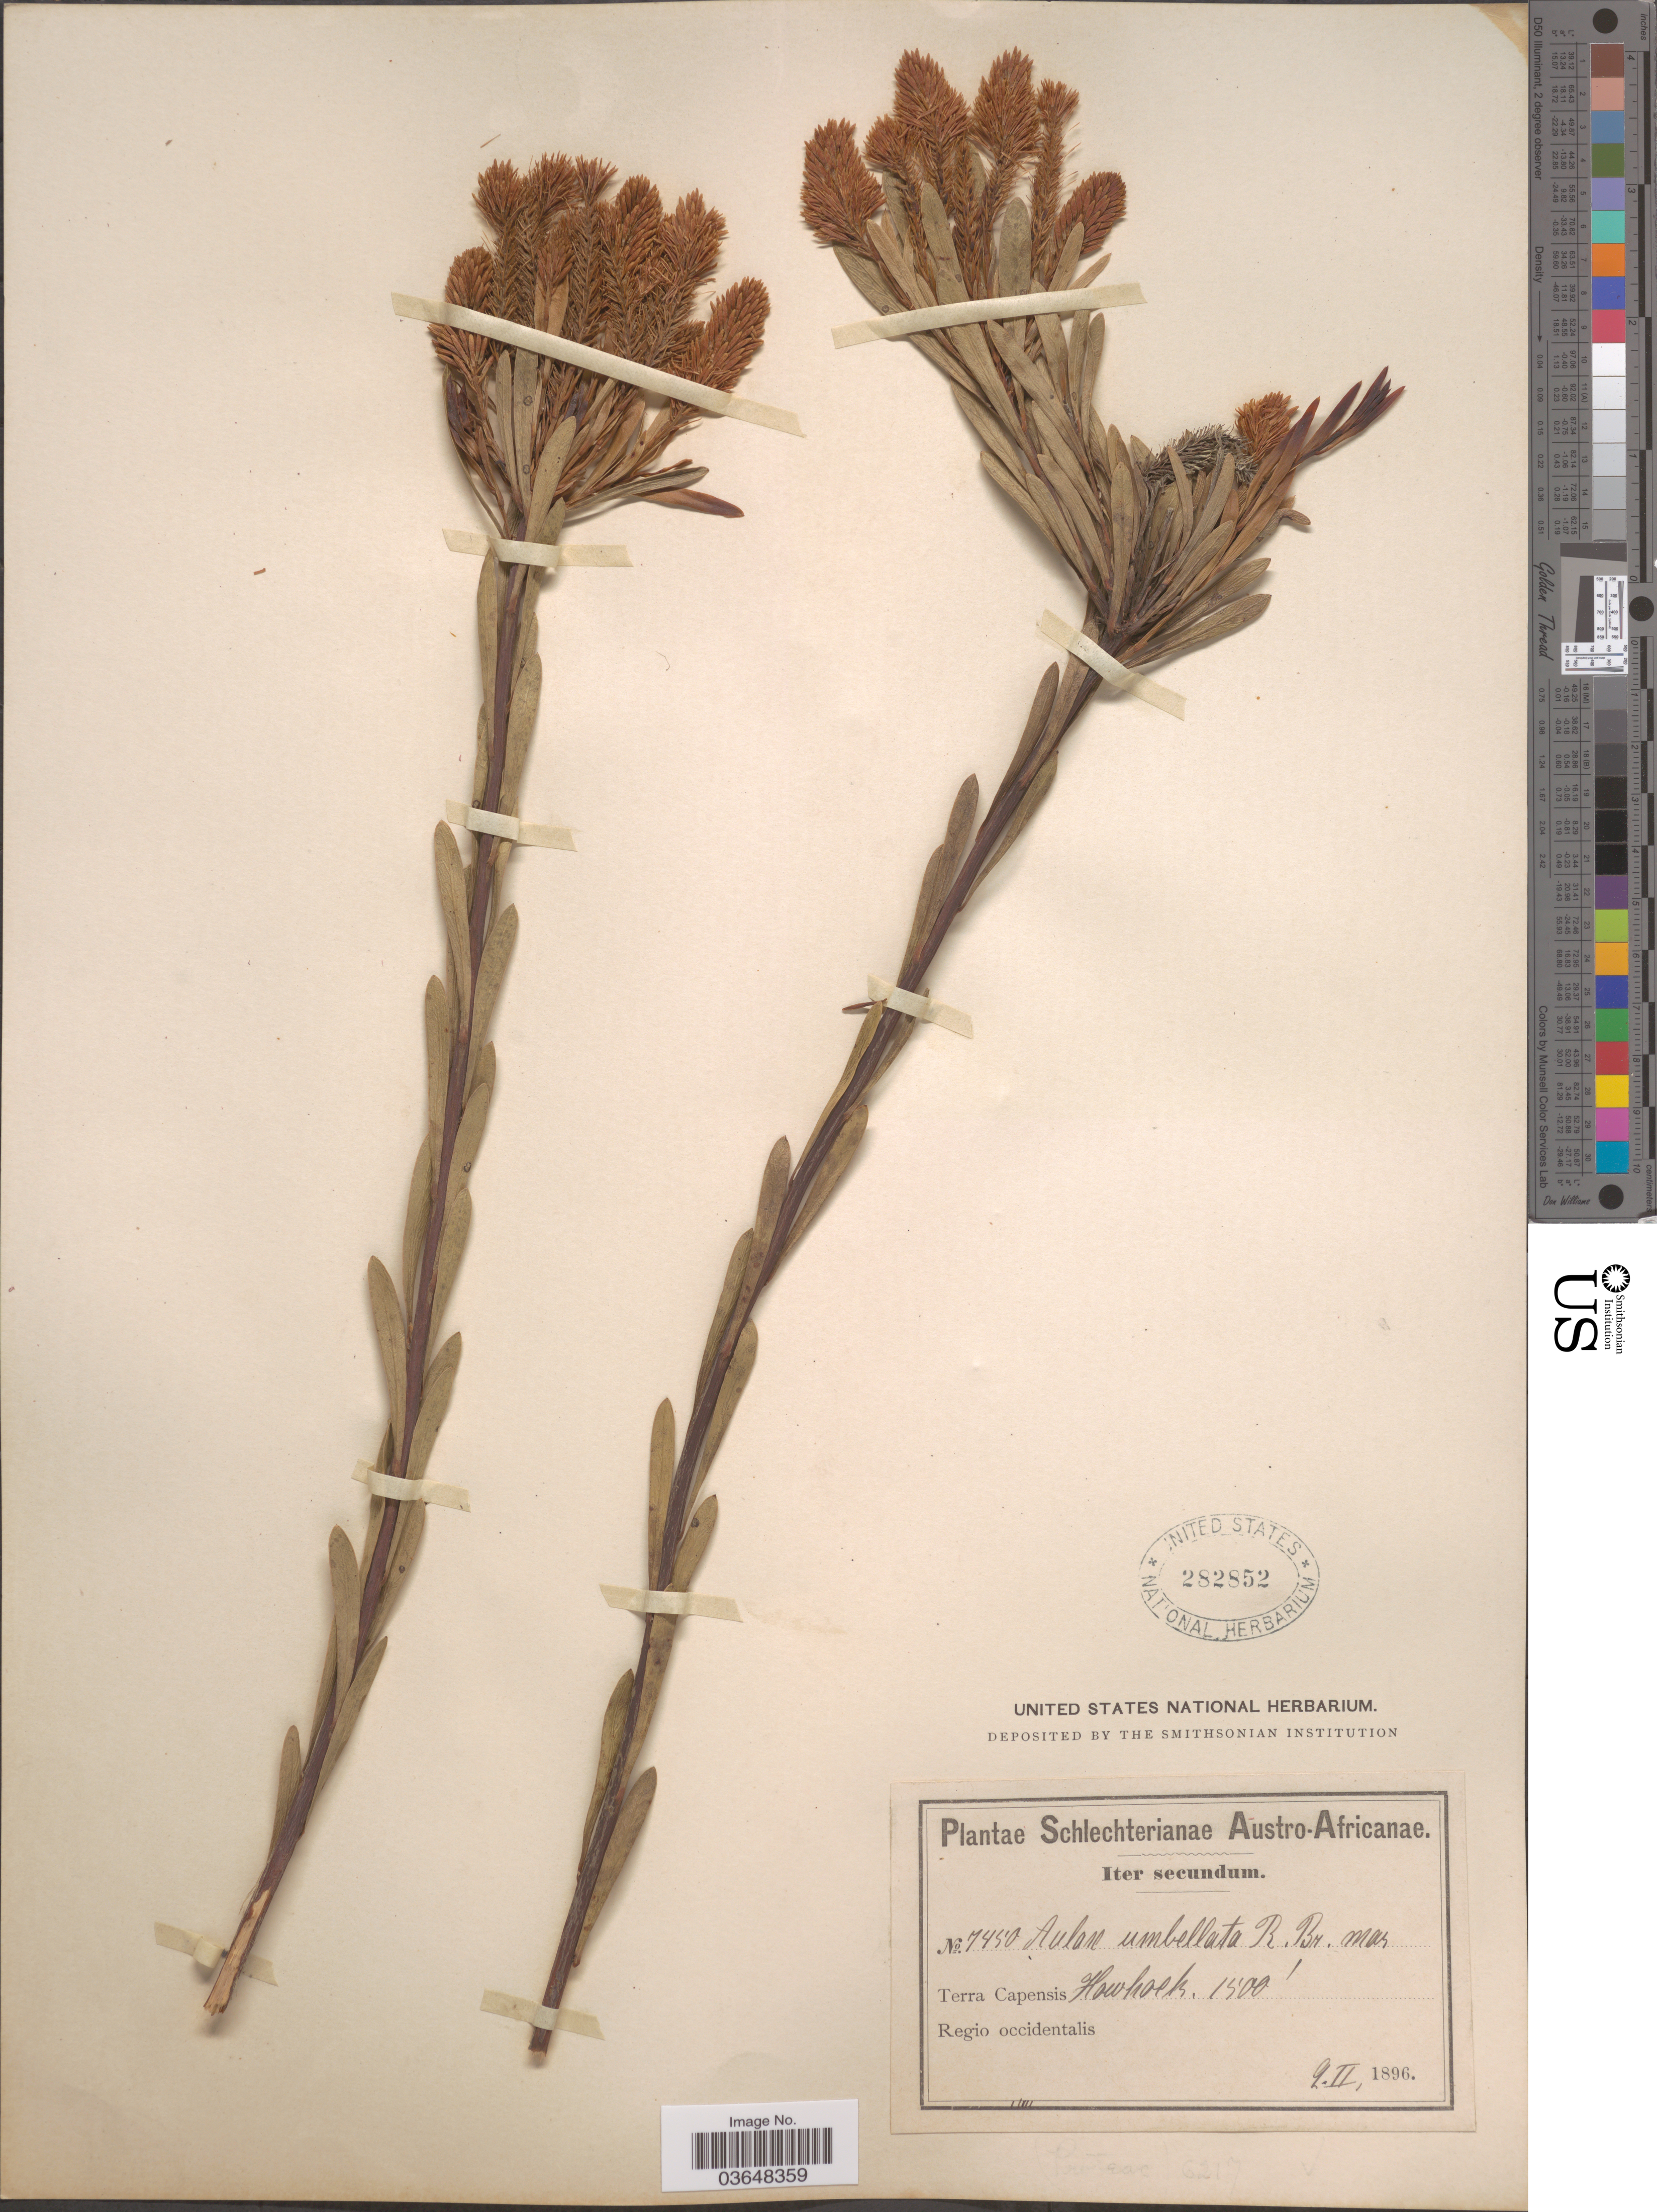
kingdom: Plantae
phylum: Tracheophyta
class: Magnoliopsida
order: Proteales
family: Proteaceae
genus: Aulax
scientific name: Aulax umbellata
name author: R. Br.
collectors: Schlechter, --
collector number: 7450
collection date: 1896-02-02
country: South Africa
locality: Austro-Africanæ. Terra Capensis Howhoek, Regio occidentalis.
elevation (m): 457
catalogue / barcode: US 282852